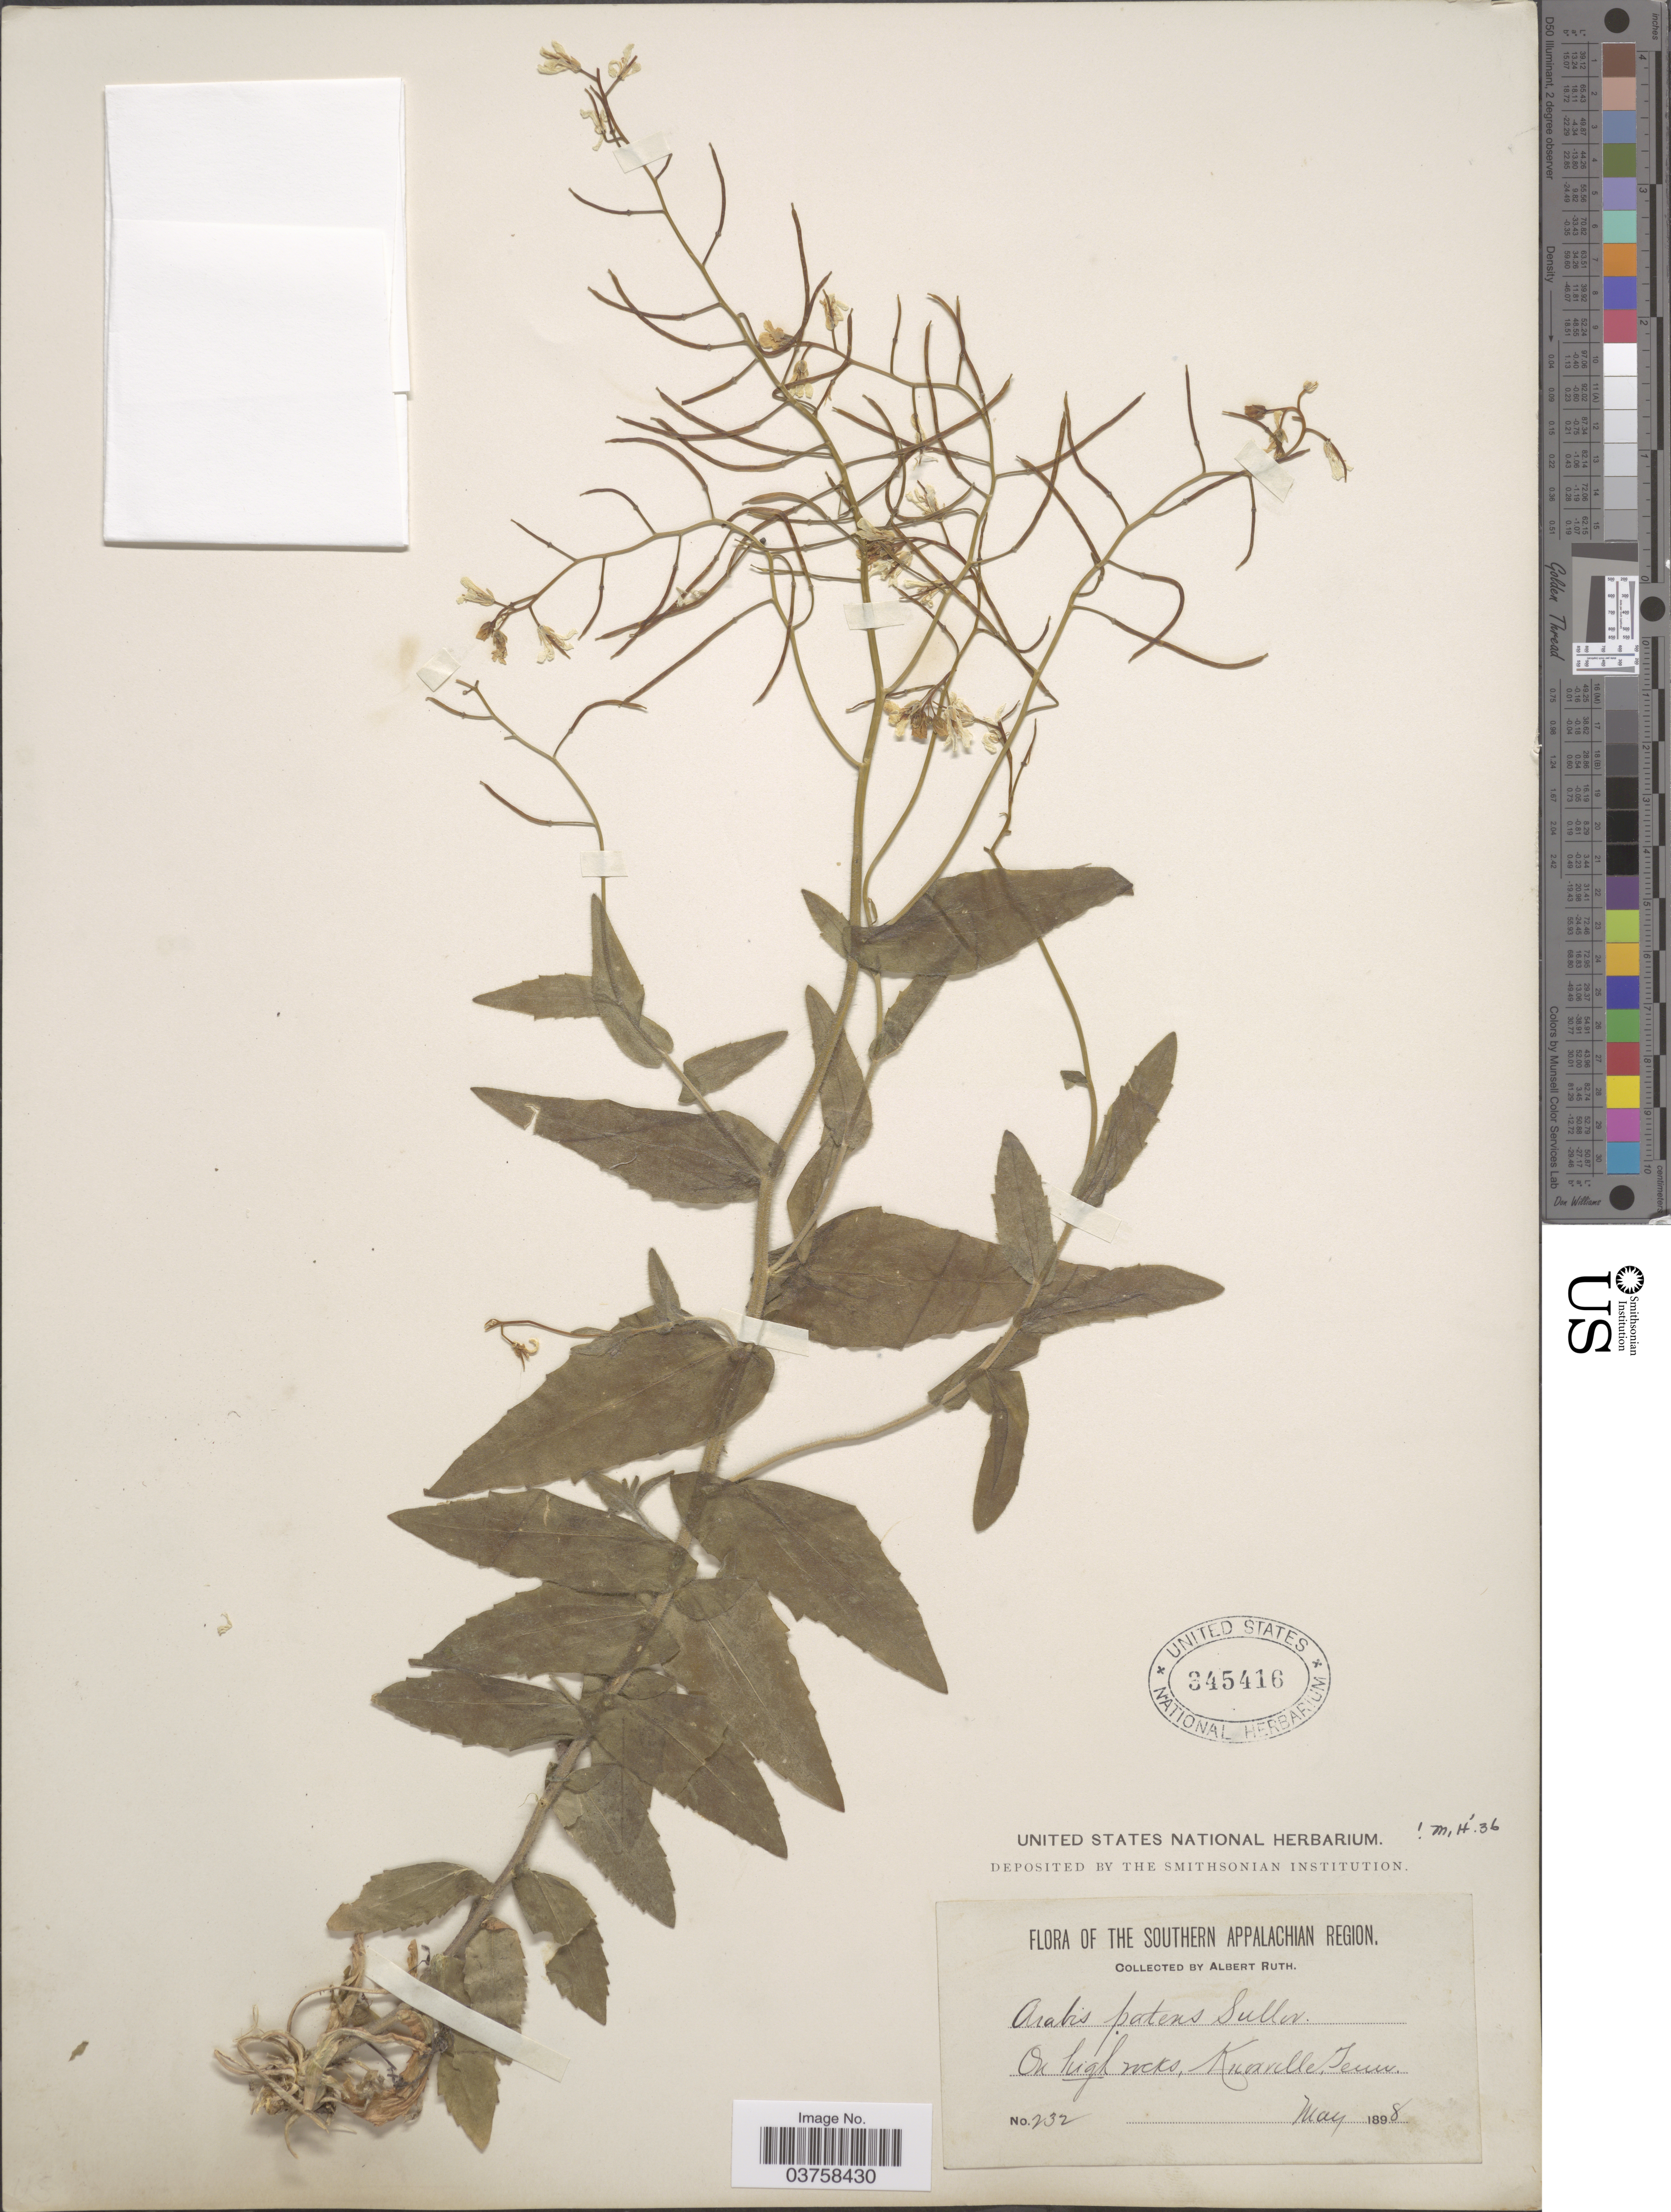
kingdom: Plantae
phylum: Tracheophyta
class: Magnoliopsida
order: Brassicales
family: Brassicaceae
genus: Arabis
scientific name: Arabis patens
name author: Sull.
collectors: A. Ruth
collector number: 232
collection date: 1898-05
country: United States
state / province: Tennessee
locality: The Southern Appalachian Region. Knoxville.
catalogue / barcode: US 345416